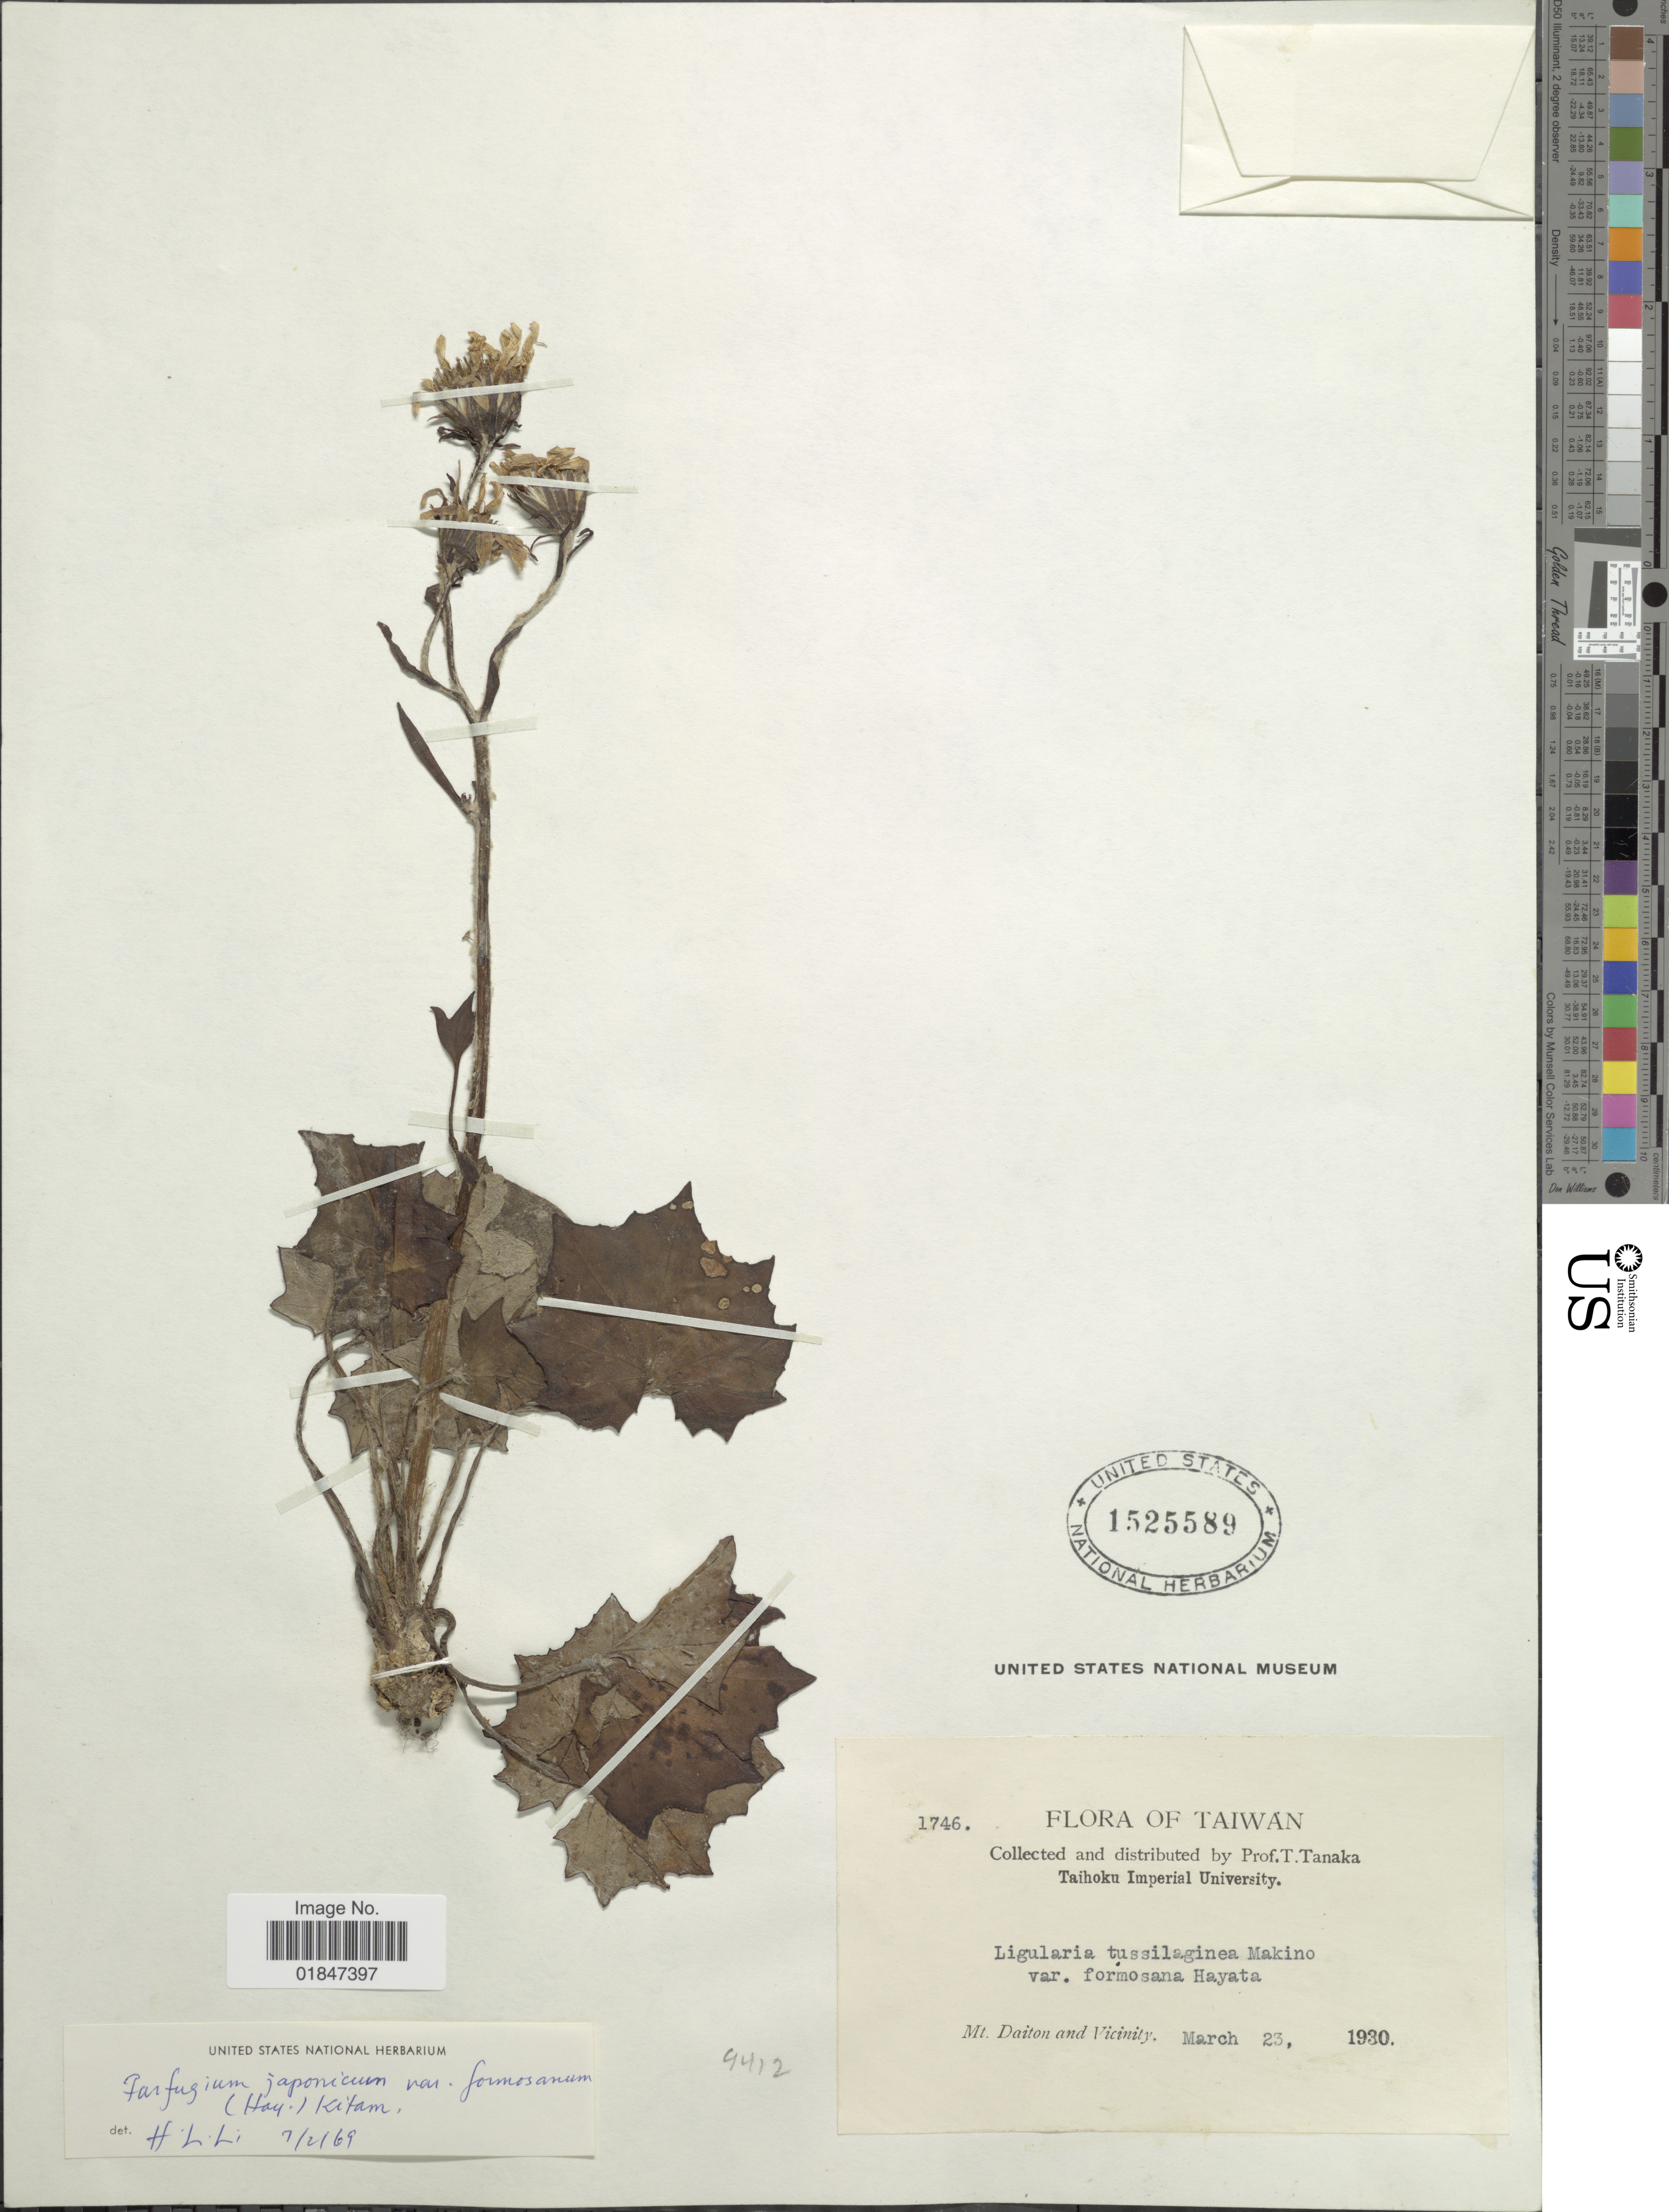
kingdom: Plantae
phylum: Tracheophyta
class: Magnoliopsida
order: Asterales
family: Asteraceae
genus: Farfugium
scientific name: Farfugium japonicum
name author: (L.) Kitam.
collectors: T. Tanaka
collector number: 1746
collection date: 1930-03-23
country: Taiwan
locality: Mt. Daiton and vicinity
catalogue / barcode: US 1525589